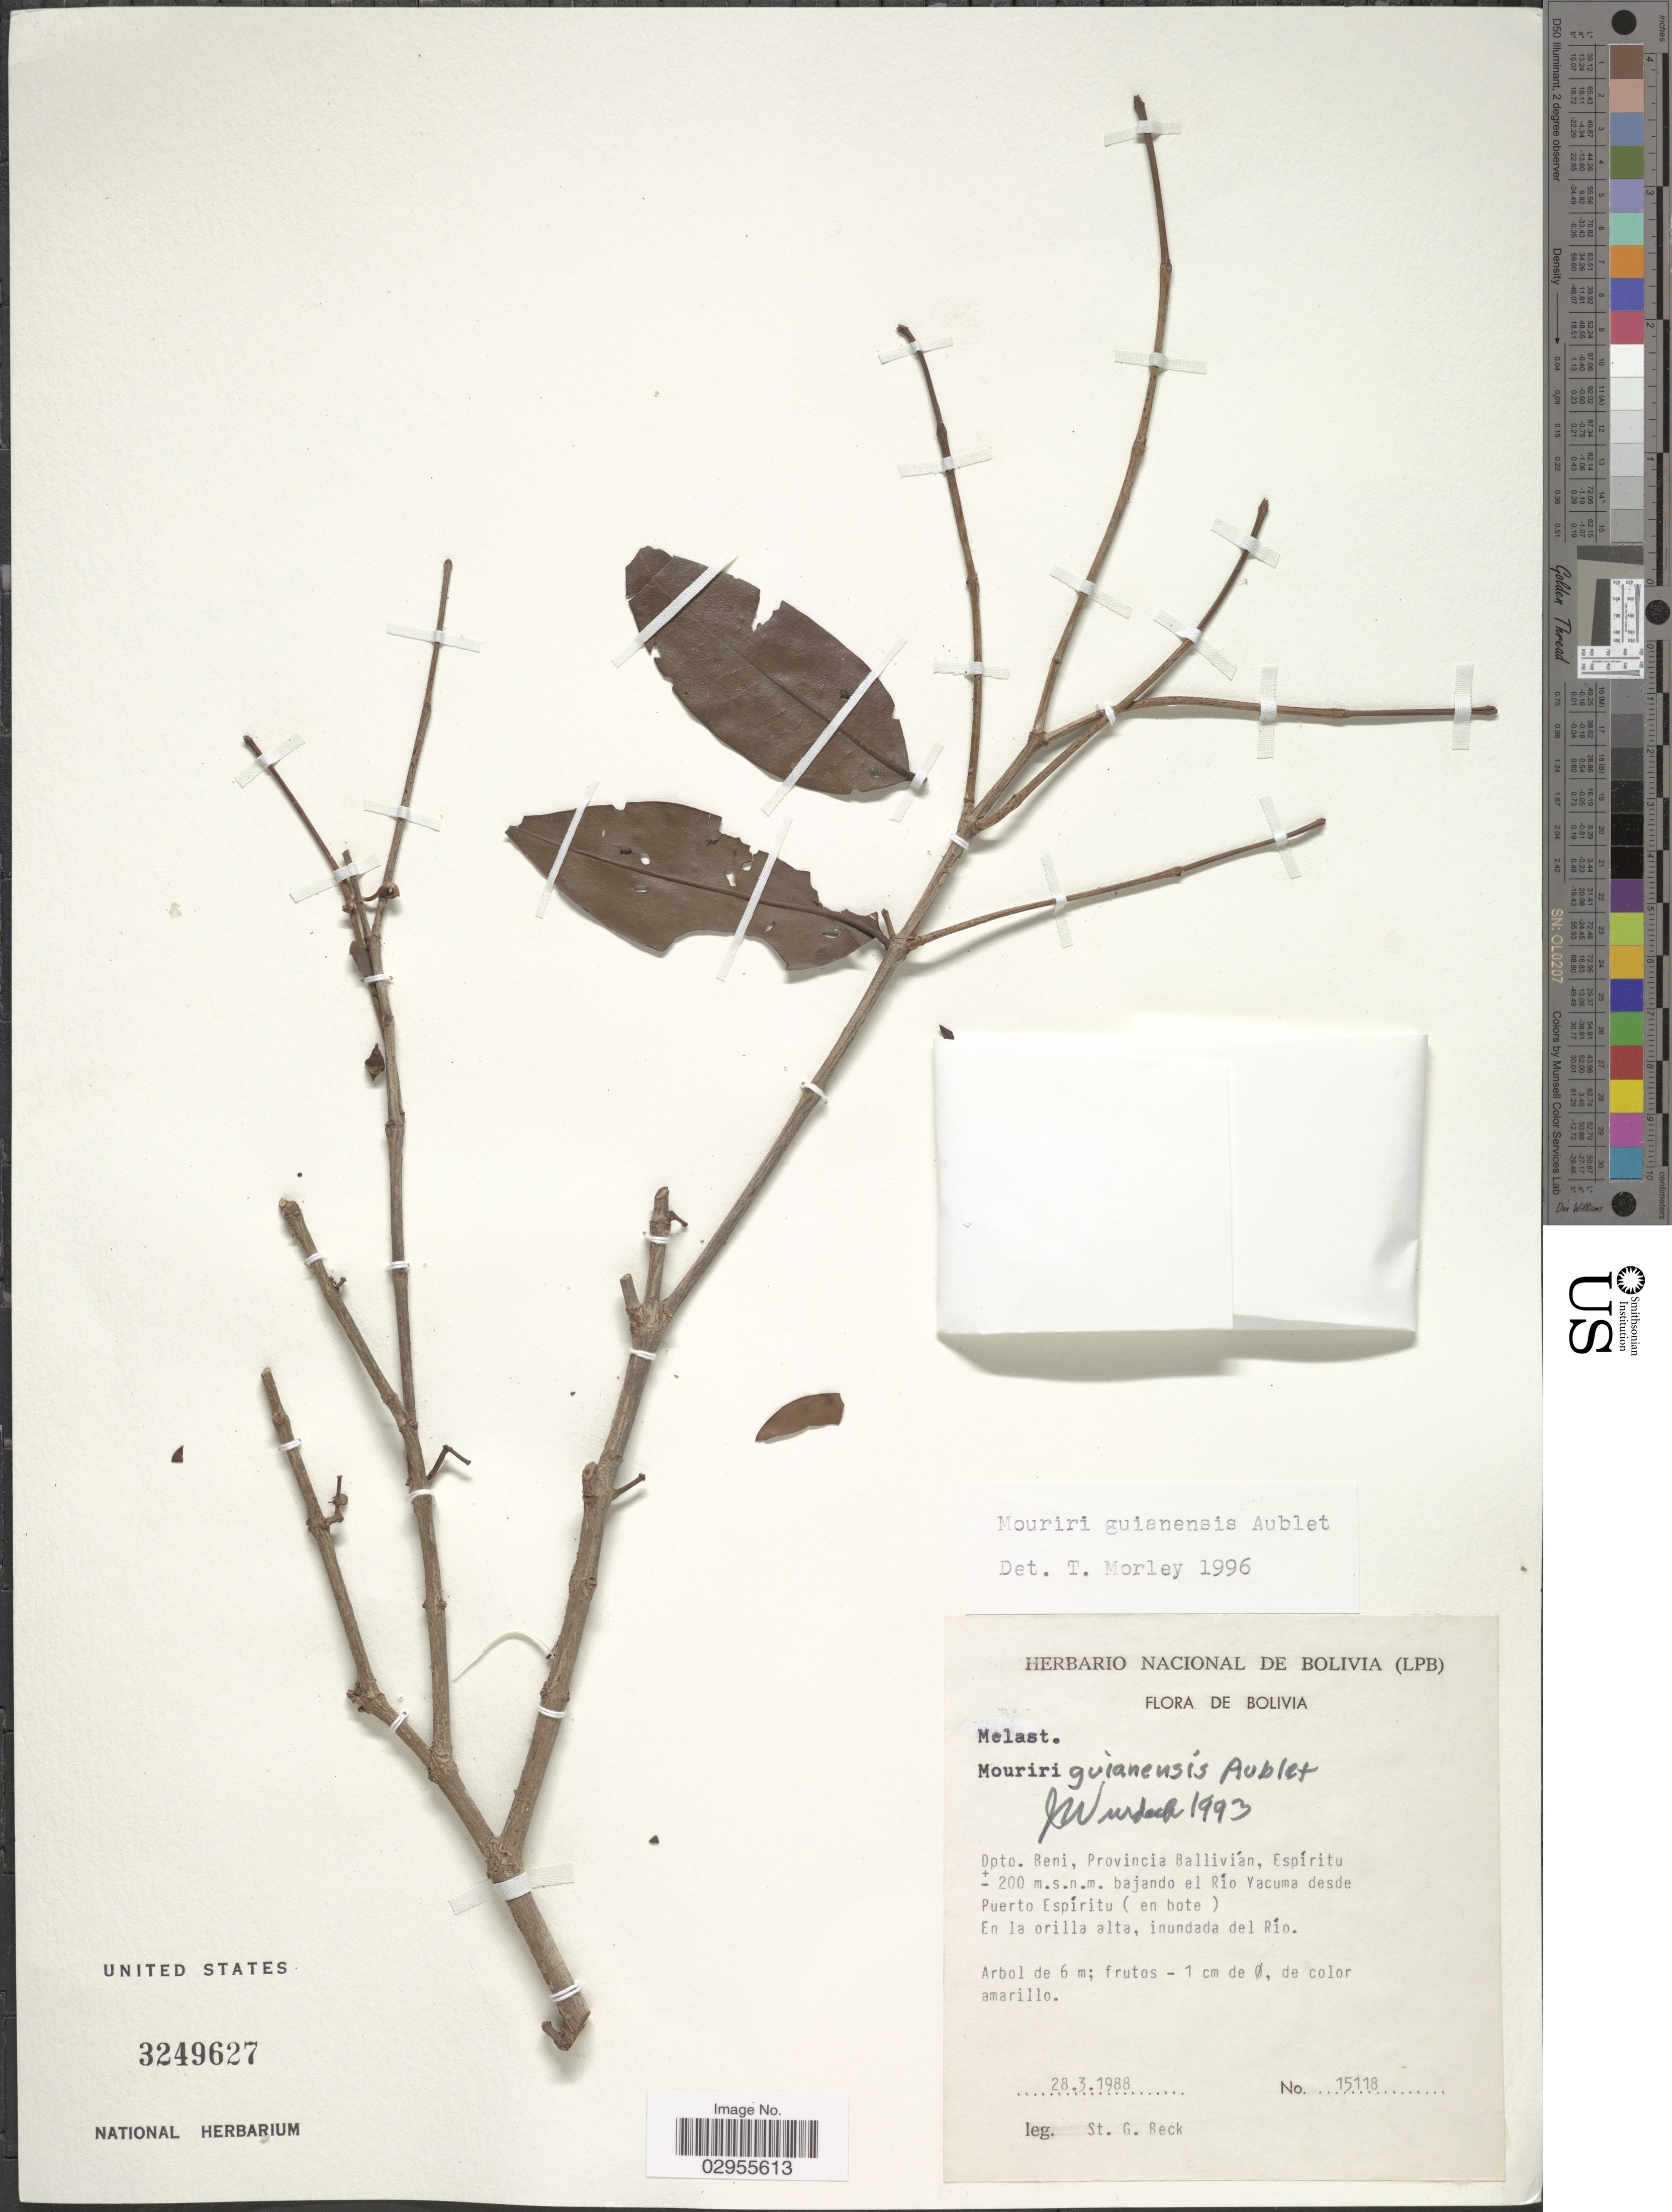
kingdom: Plantae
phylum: Tracheophyta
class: Magnoliopsida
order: Myrtales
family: Melastomataceae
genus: Mouriri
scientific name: Mouriri guianensis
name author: Aubl.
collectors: S. G. Beck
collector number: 15118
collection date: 1988-03-28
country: Bolivia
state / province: Beni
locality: Dpto. Beni, Provincia Ballivián, Espíritu, bajando el Río Yacuma desde Puerto Espíritu (en bote). En la orilla alta, inundada del río.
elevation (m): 200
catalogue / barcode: US 3249627